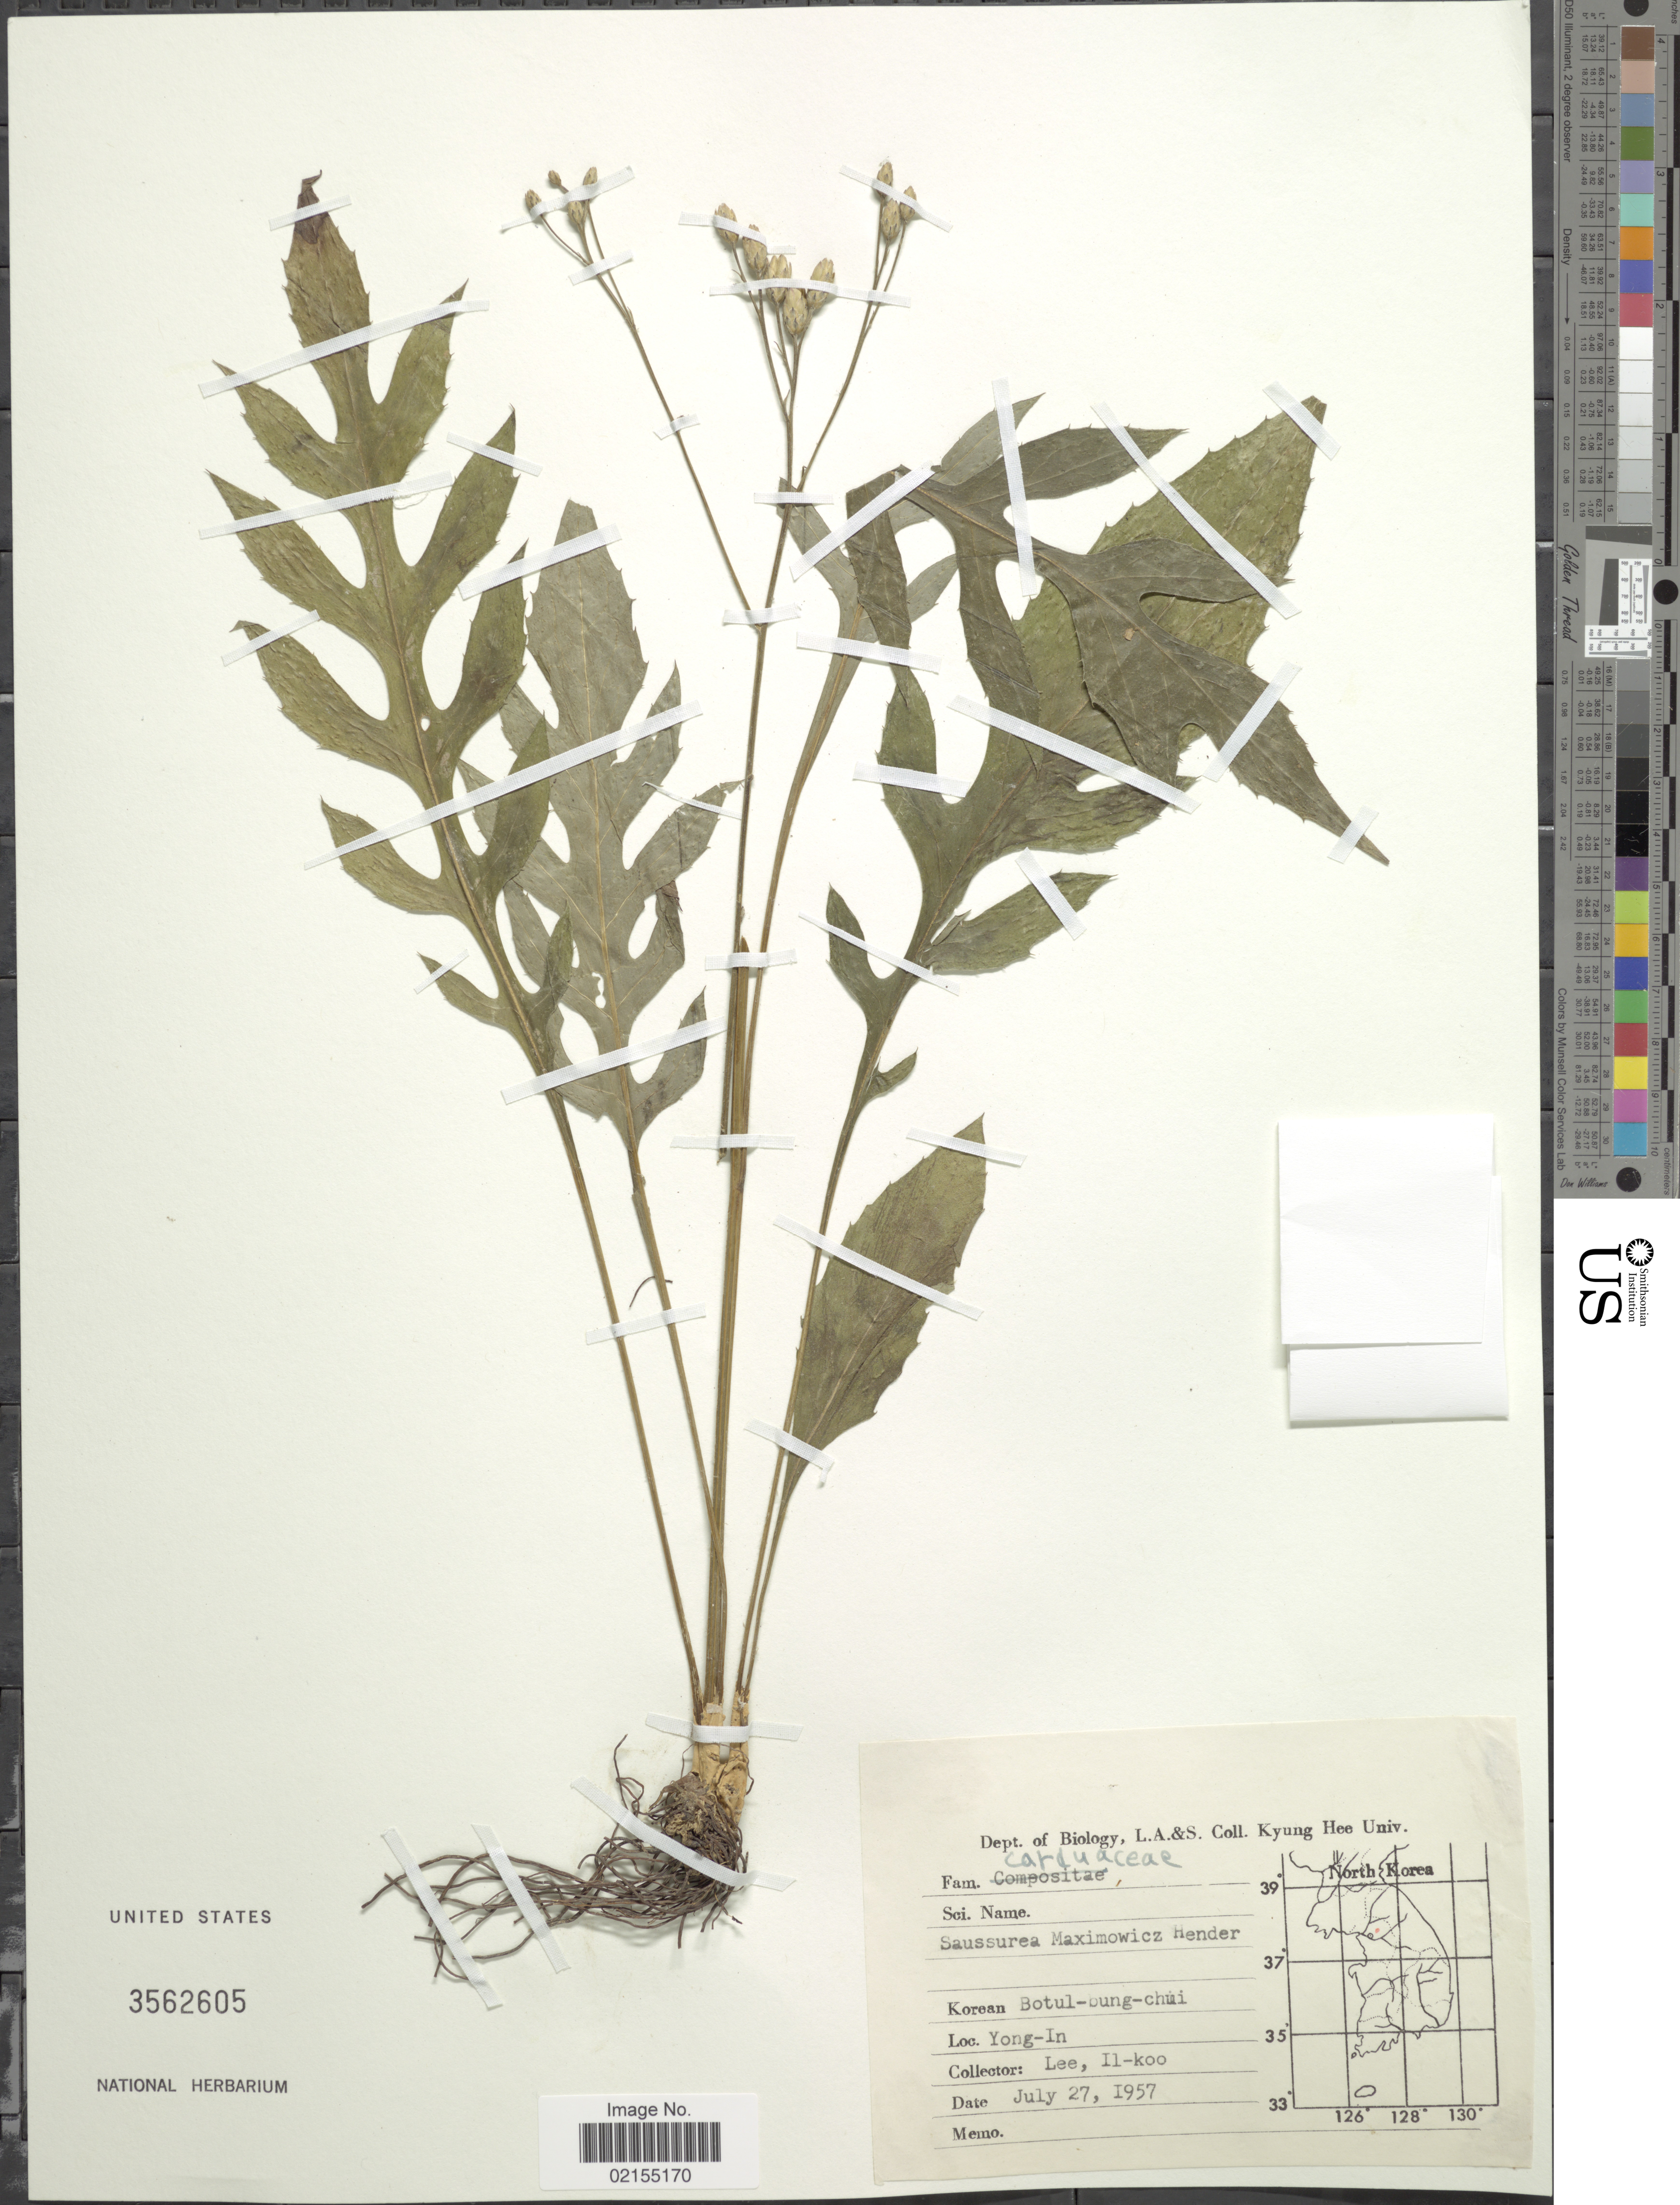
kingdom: Plantae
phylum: Tracheophyta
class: Magnoliopsida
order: Asterales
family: Asteraceae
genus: Saussurea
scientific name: Saussurea maximowiczii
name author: Herder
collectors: Il-Ko Lee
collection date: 1957-07-27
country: South Korea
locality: Yong-In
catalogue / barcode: US 3562605